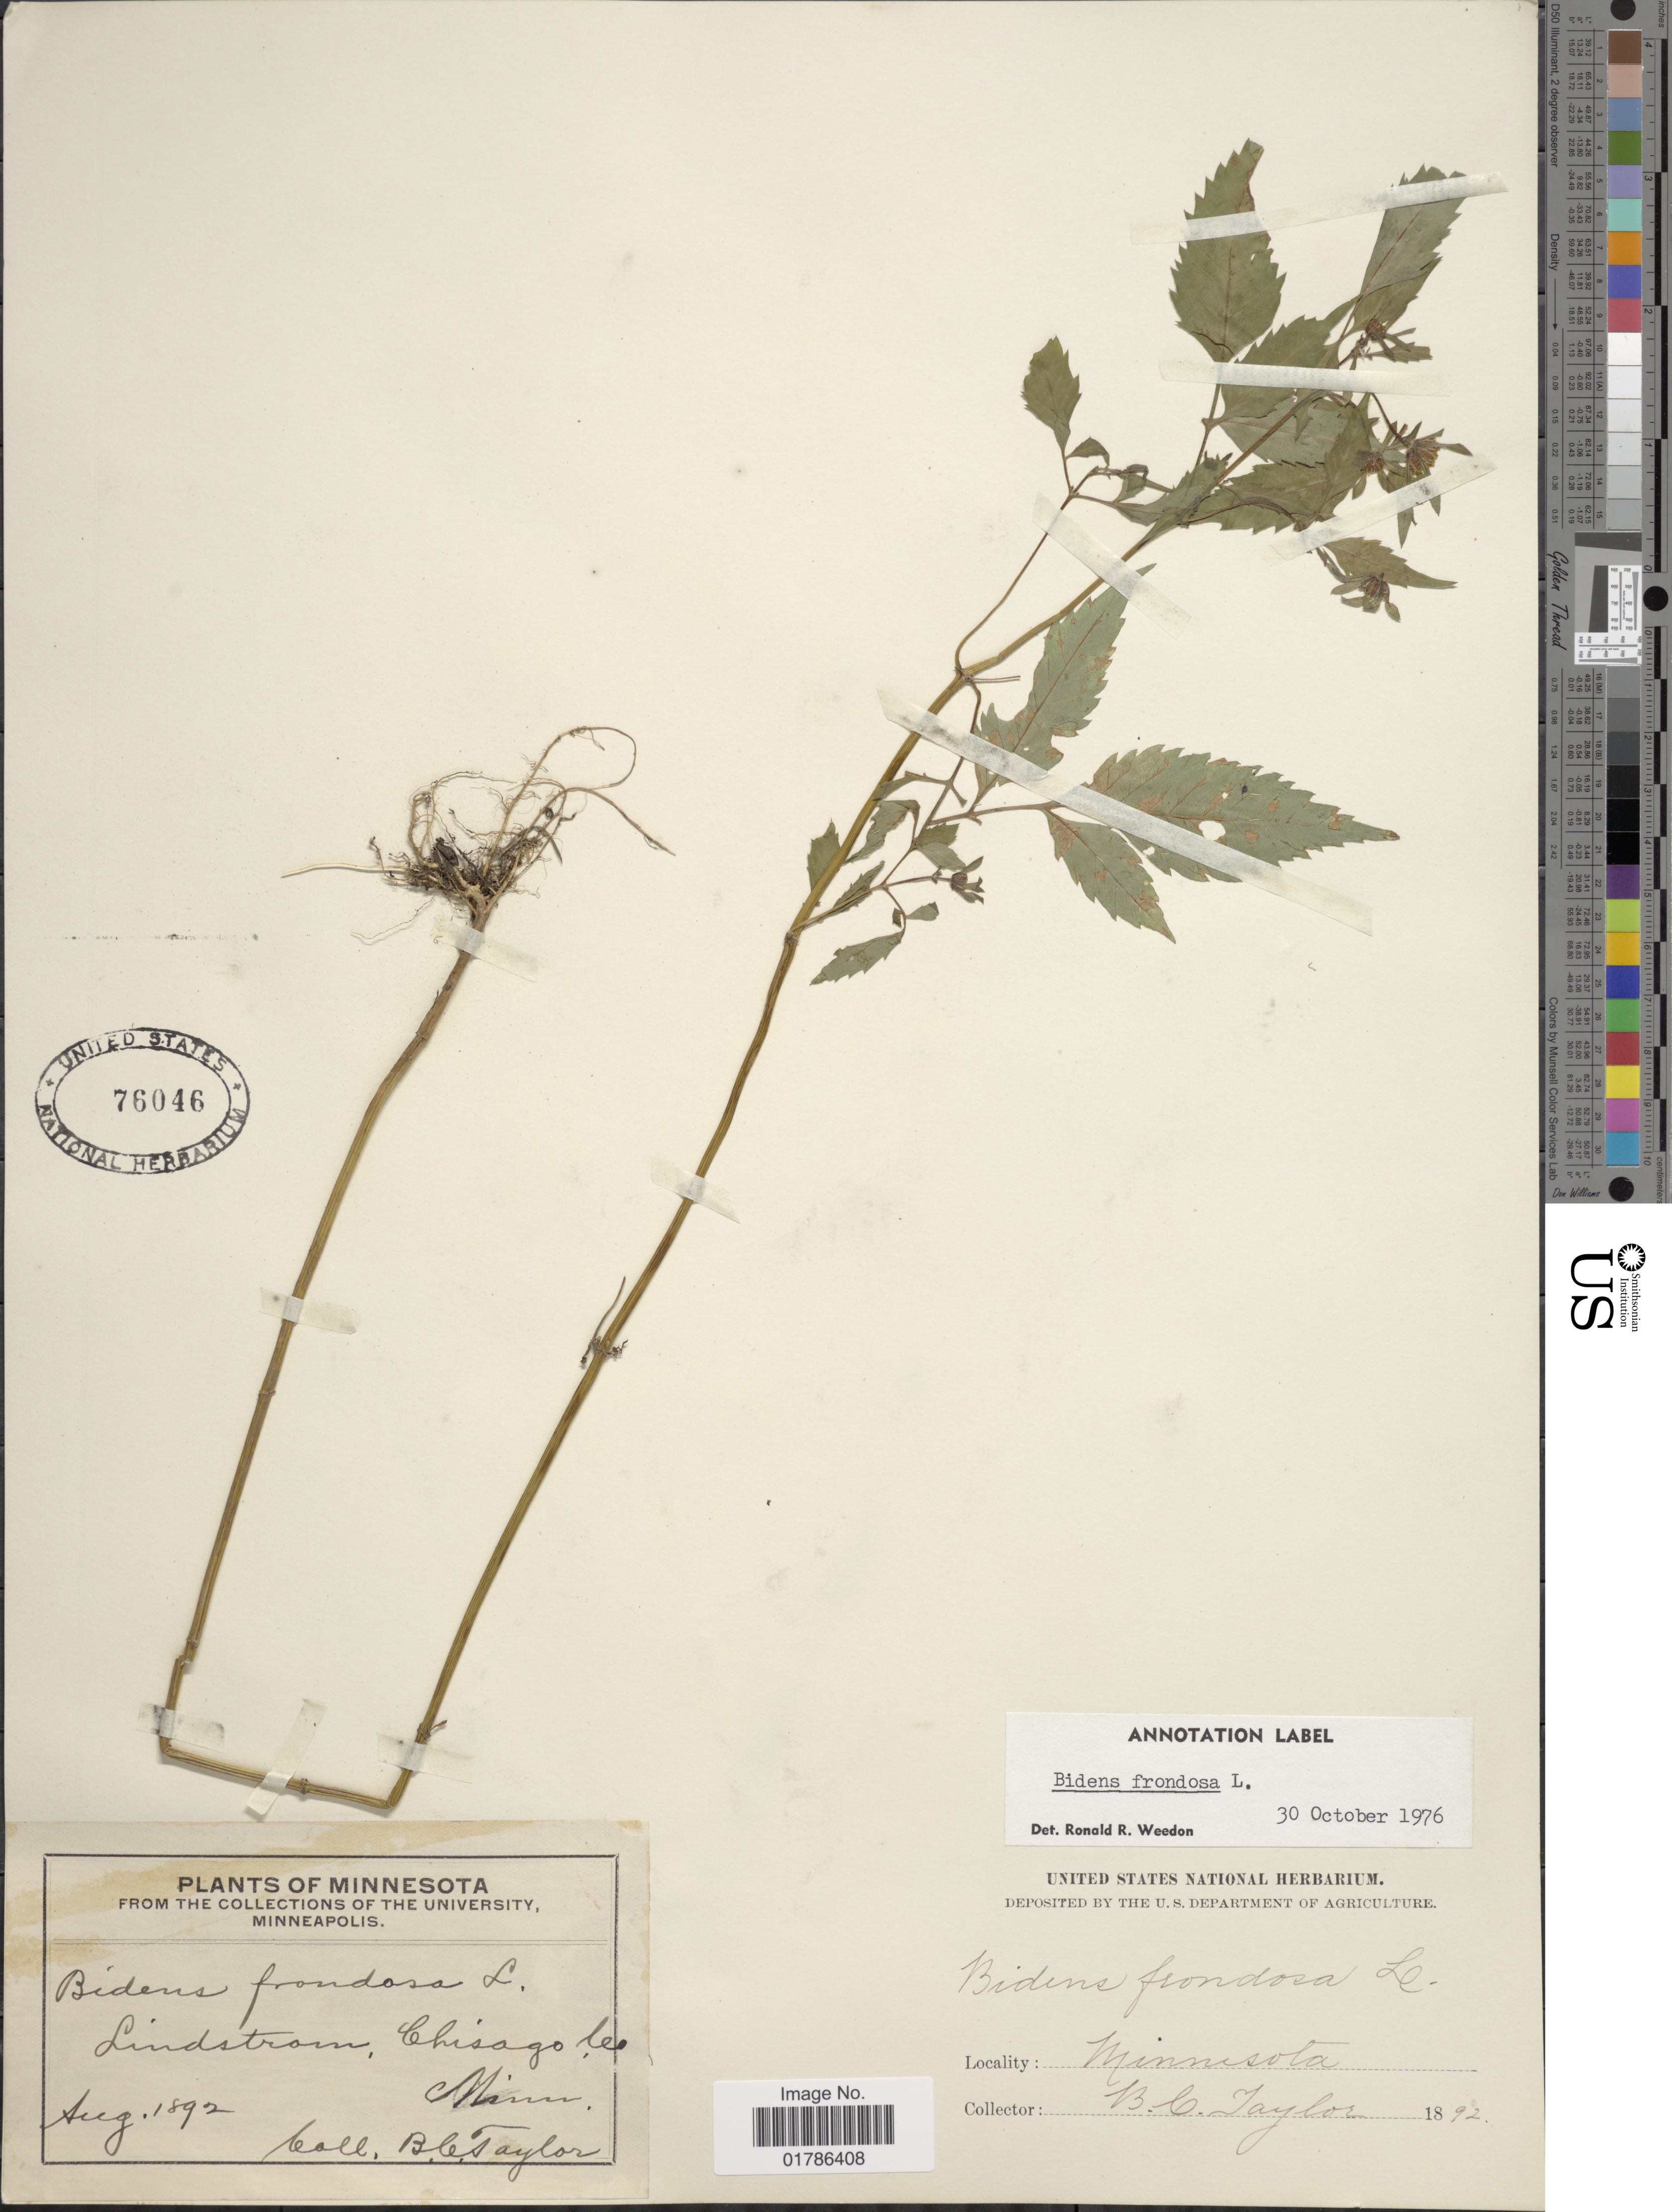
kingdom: Plantae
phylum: Tracheophyta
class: Magnoliopsida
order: Asterales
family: Asteraceae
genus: Bidens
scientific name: Bidens frondosa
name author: L.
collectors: B. C. Taylor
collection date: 1892-08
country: United States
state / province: Minnesota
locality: Lindstrom, Chisago Co.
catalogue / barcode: US 76046